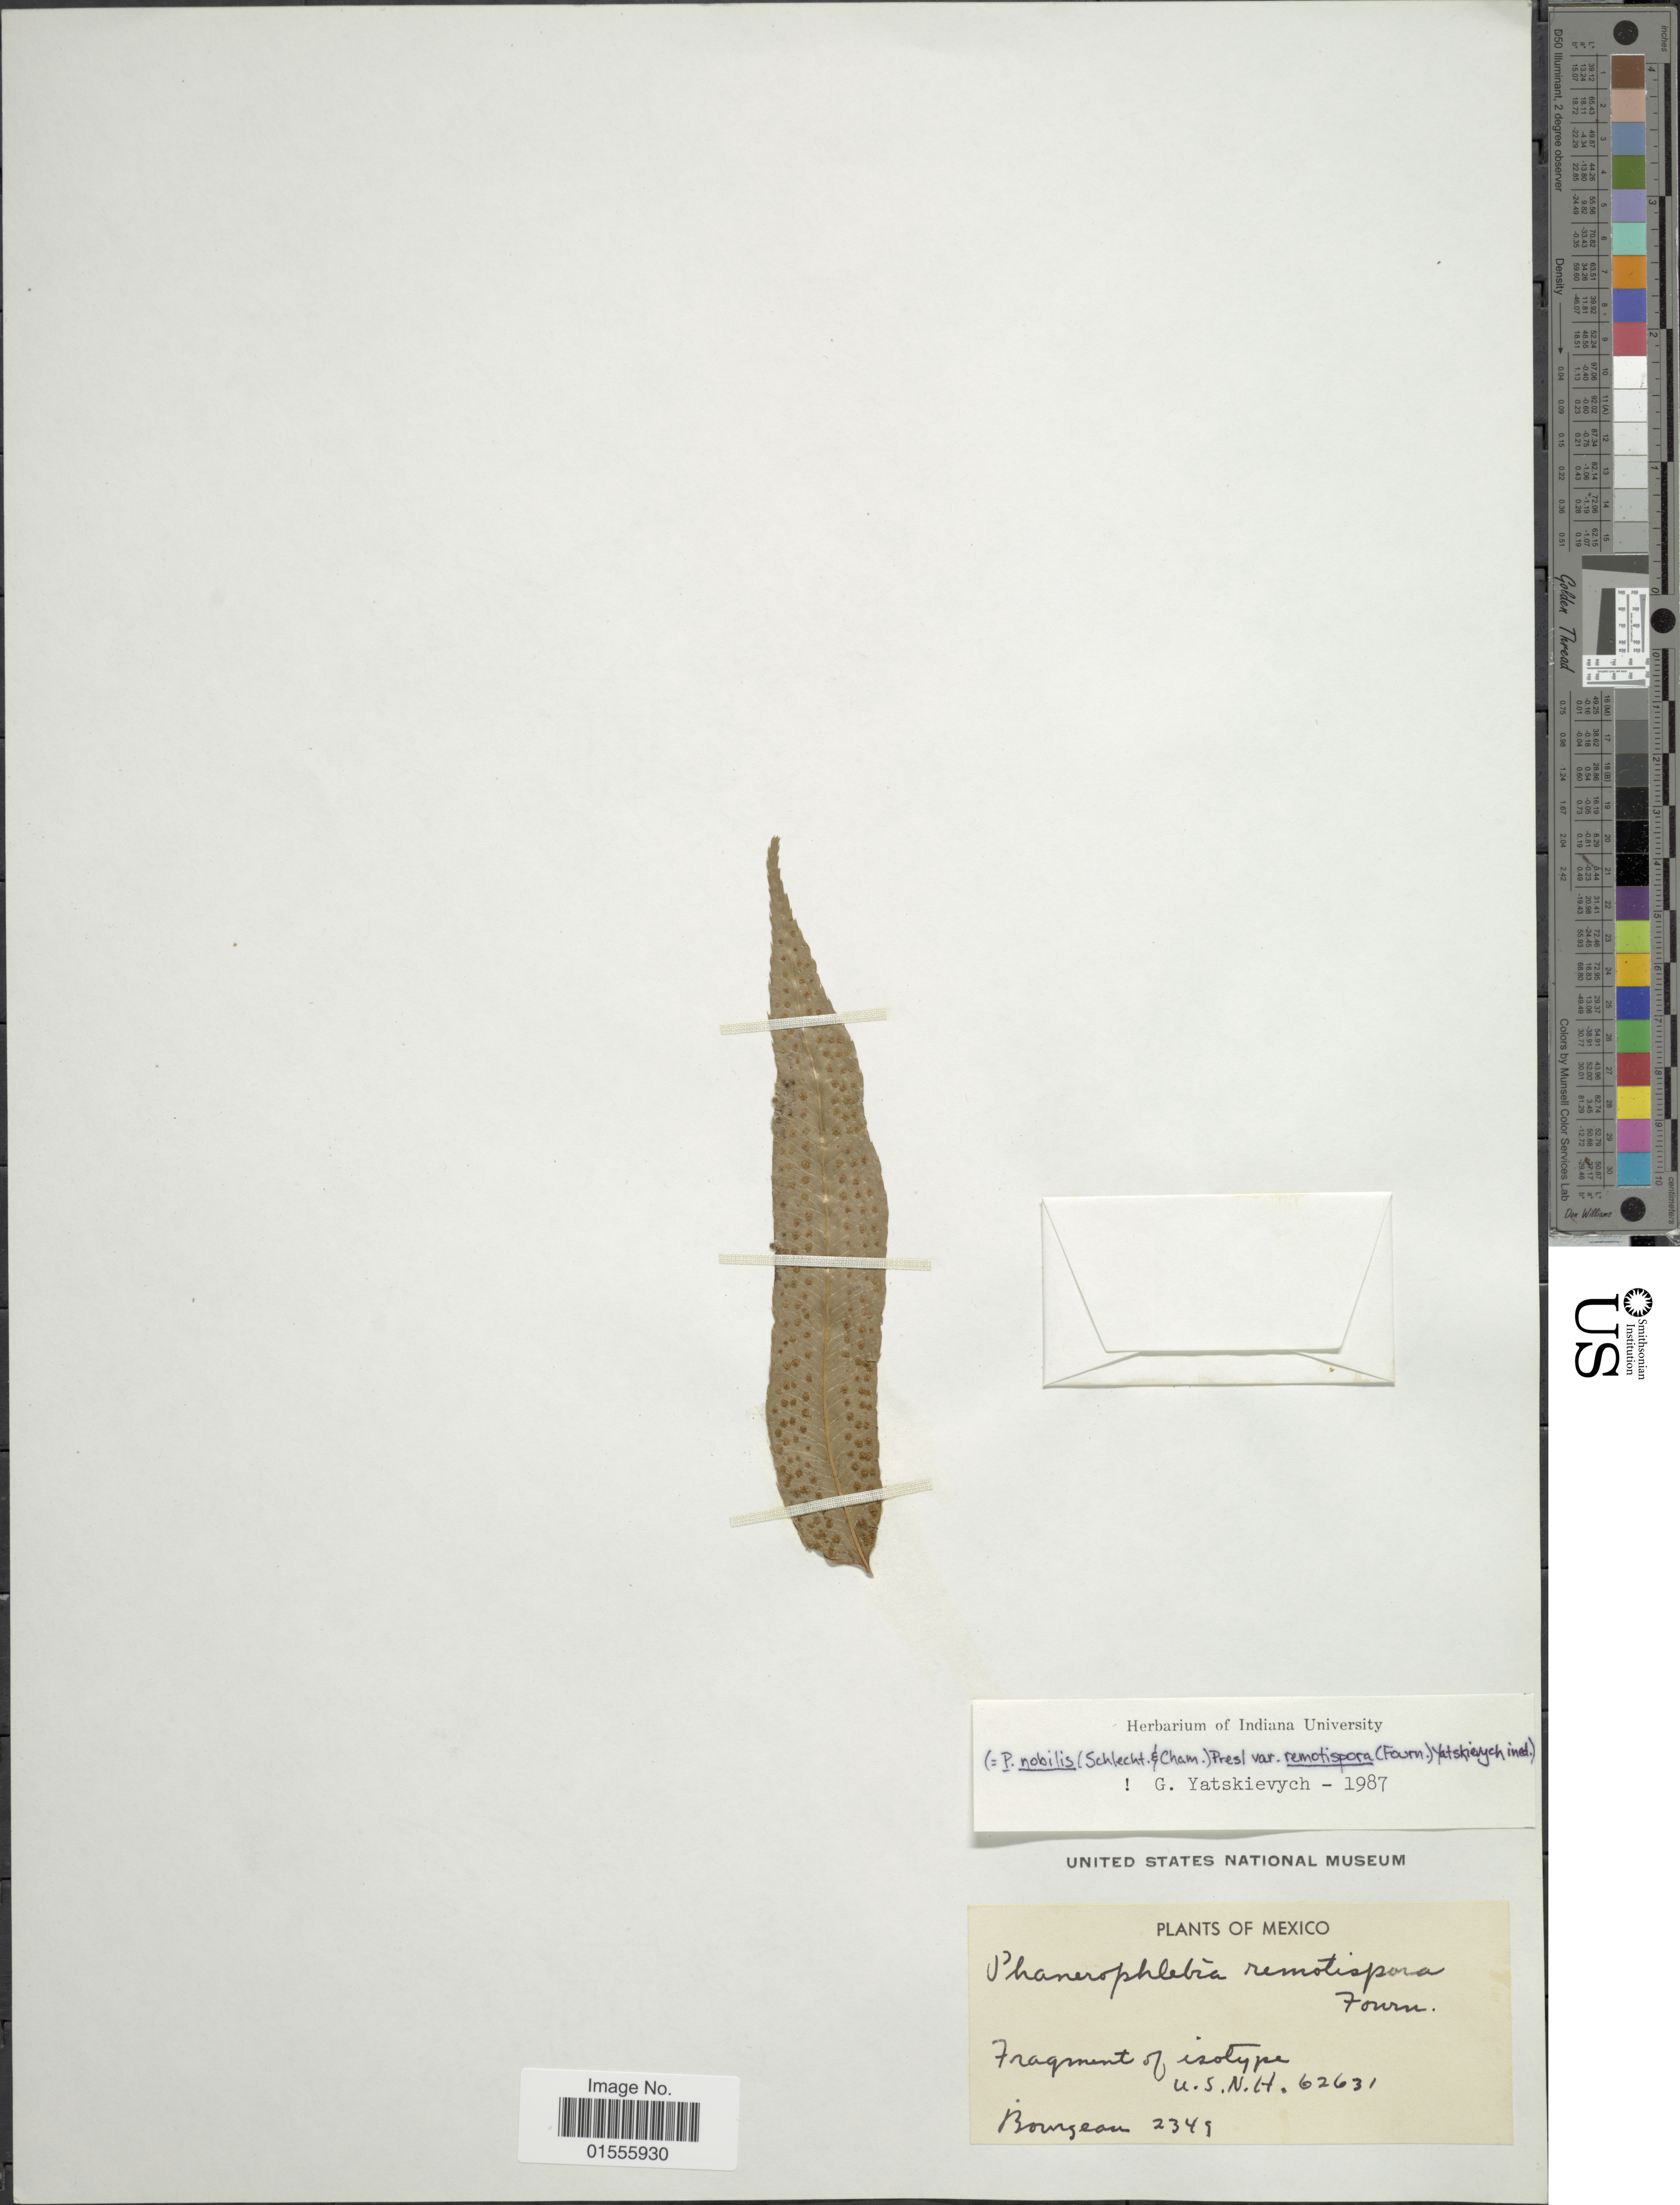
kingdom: Plantae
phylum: Tracheophyta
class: Polypodiopsida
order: Polypodiales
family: Dryopteridaceae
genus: Phanerophlebia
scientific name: Phanerophlebia remotispora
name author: E. Fourn.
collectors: -. Bourgeau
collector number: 2349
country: Mexico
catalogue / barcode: US 62631